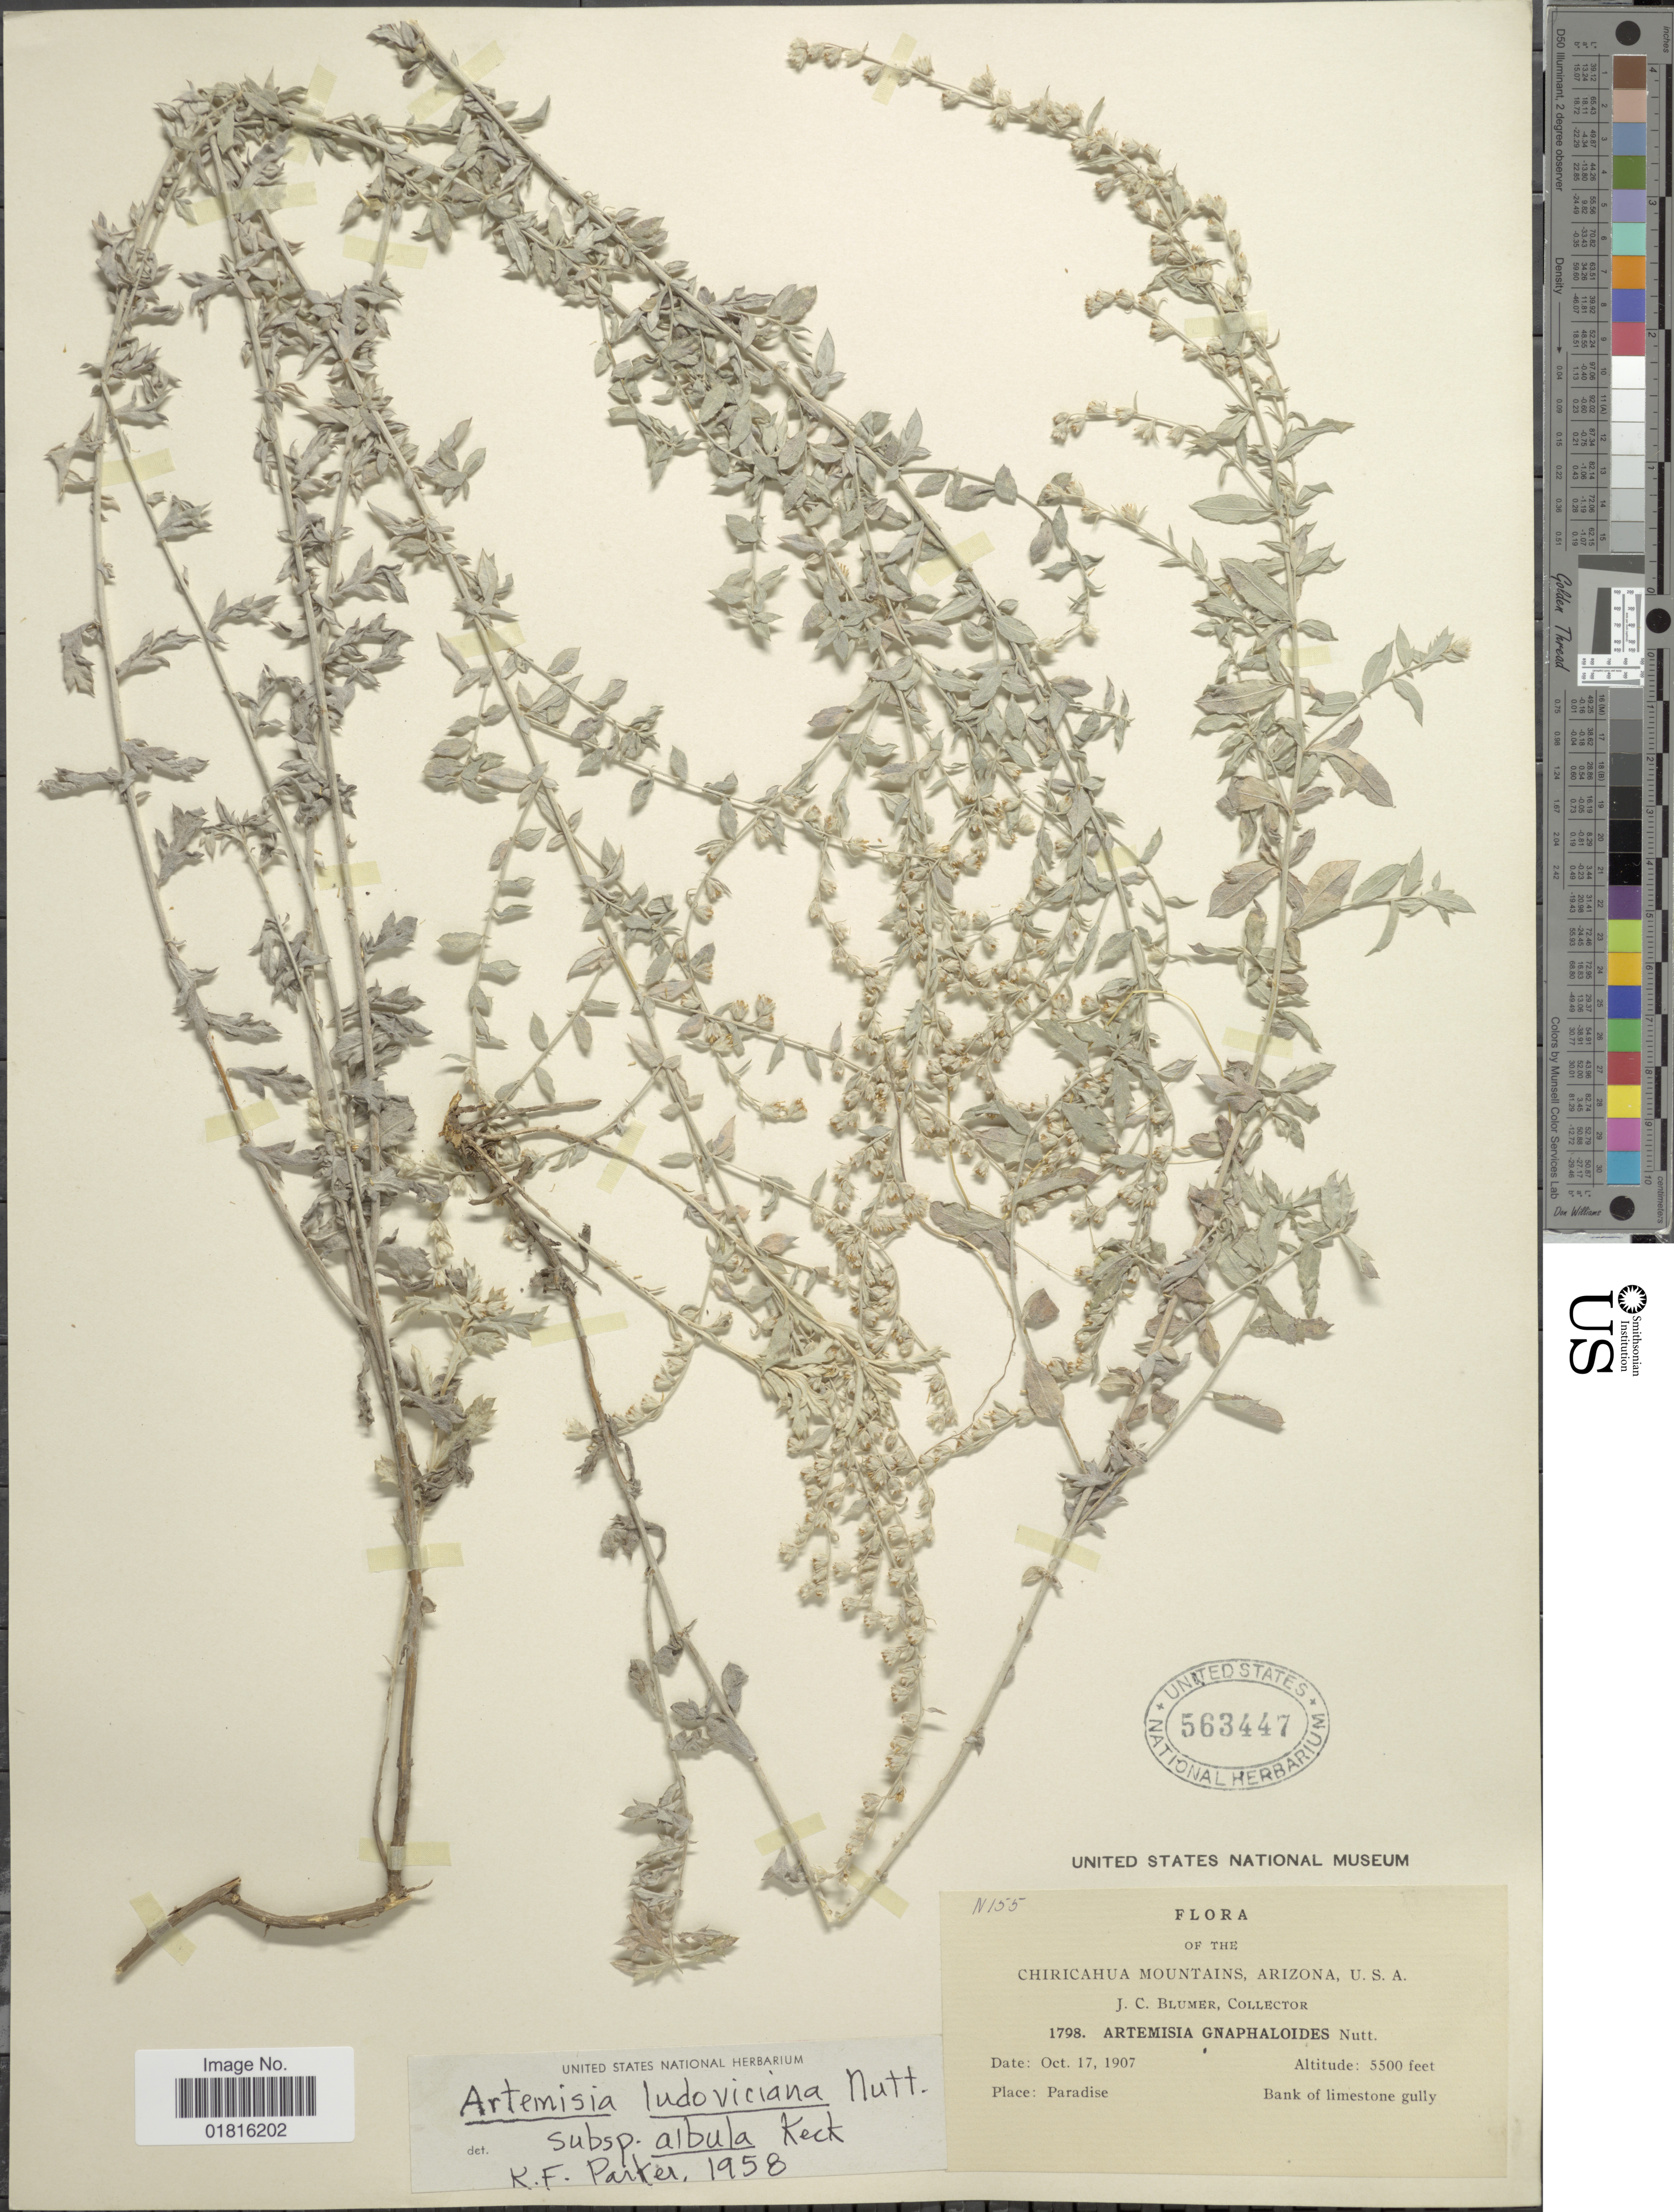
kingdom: Plantae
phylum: Tracheophyta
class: Magnoliopsida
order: Asterales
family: Asteraceae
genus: Artemisia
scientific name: Artemisia ludoviciana subsp. albula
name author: (Wooton) D.D. Keck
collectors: J. C. Blumer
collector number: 1798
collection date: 1907-10-17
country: United States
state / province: Arizona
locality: Chiricahua Mountains, Place: Paradise, bank of limestone gully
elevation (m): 1676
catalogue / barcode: US 563447